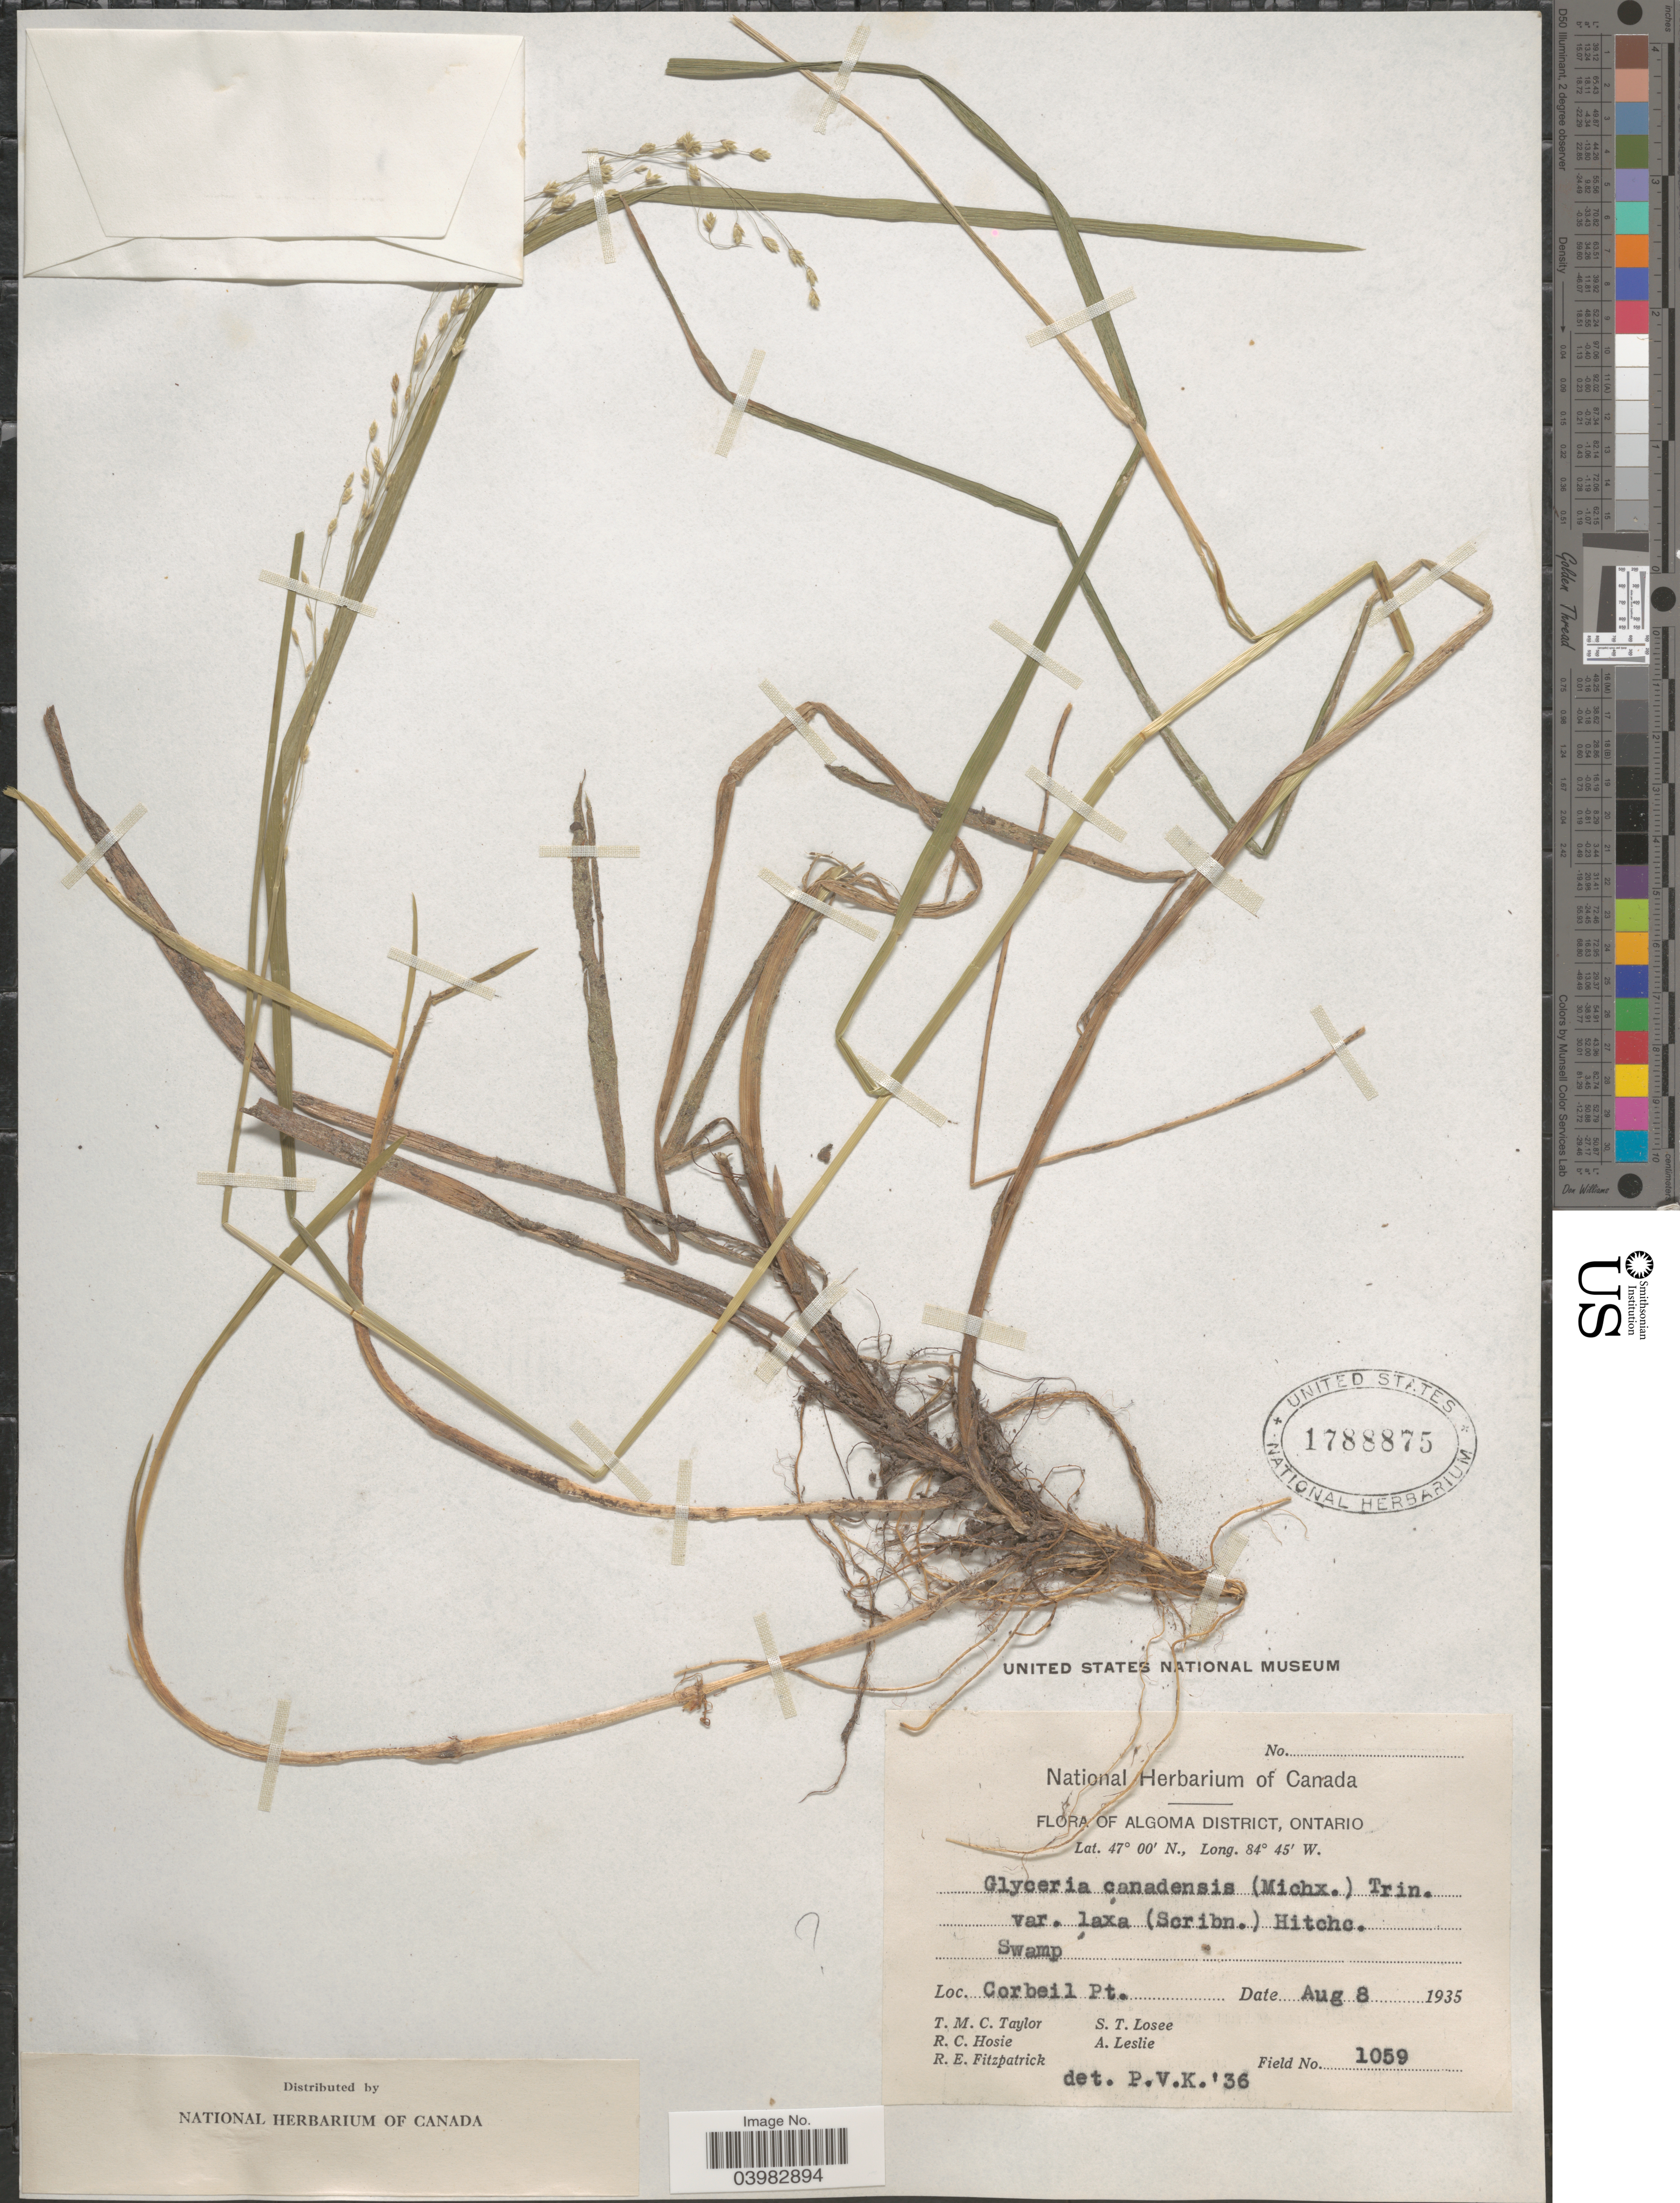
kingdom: Plantae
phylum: Tracheophyta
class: Liliopsida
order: Poales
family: Poaceae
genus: Glyceria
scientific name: Glyceria canadensis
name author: (Michx.) Trin.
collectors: T. M. C. Taylor, R. Hosie, R. Fitzpatrick, S. Losee & A. Leslie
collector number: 1059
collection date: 1935-08-08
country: Canada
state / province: Ontario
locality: Algoma District. Corbeil Pt.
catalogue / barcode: US 1788875